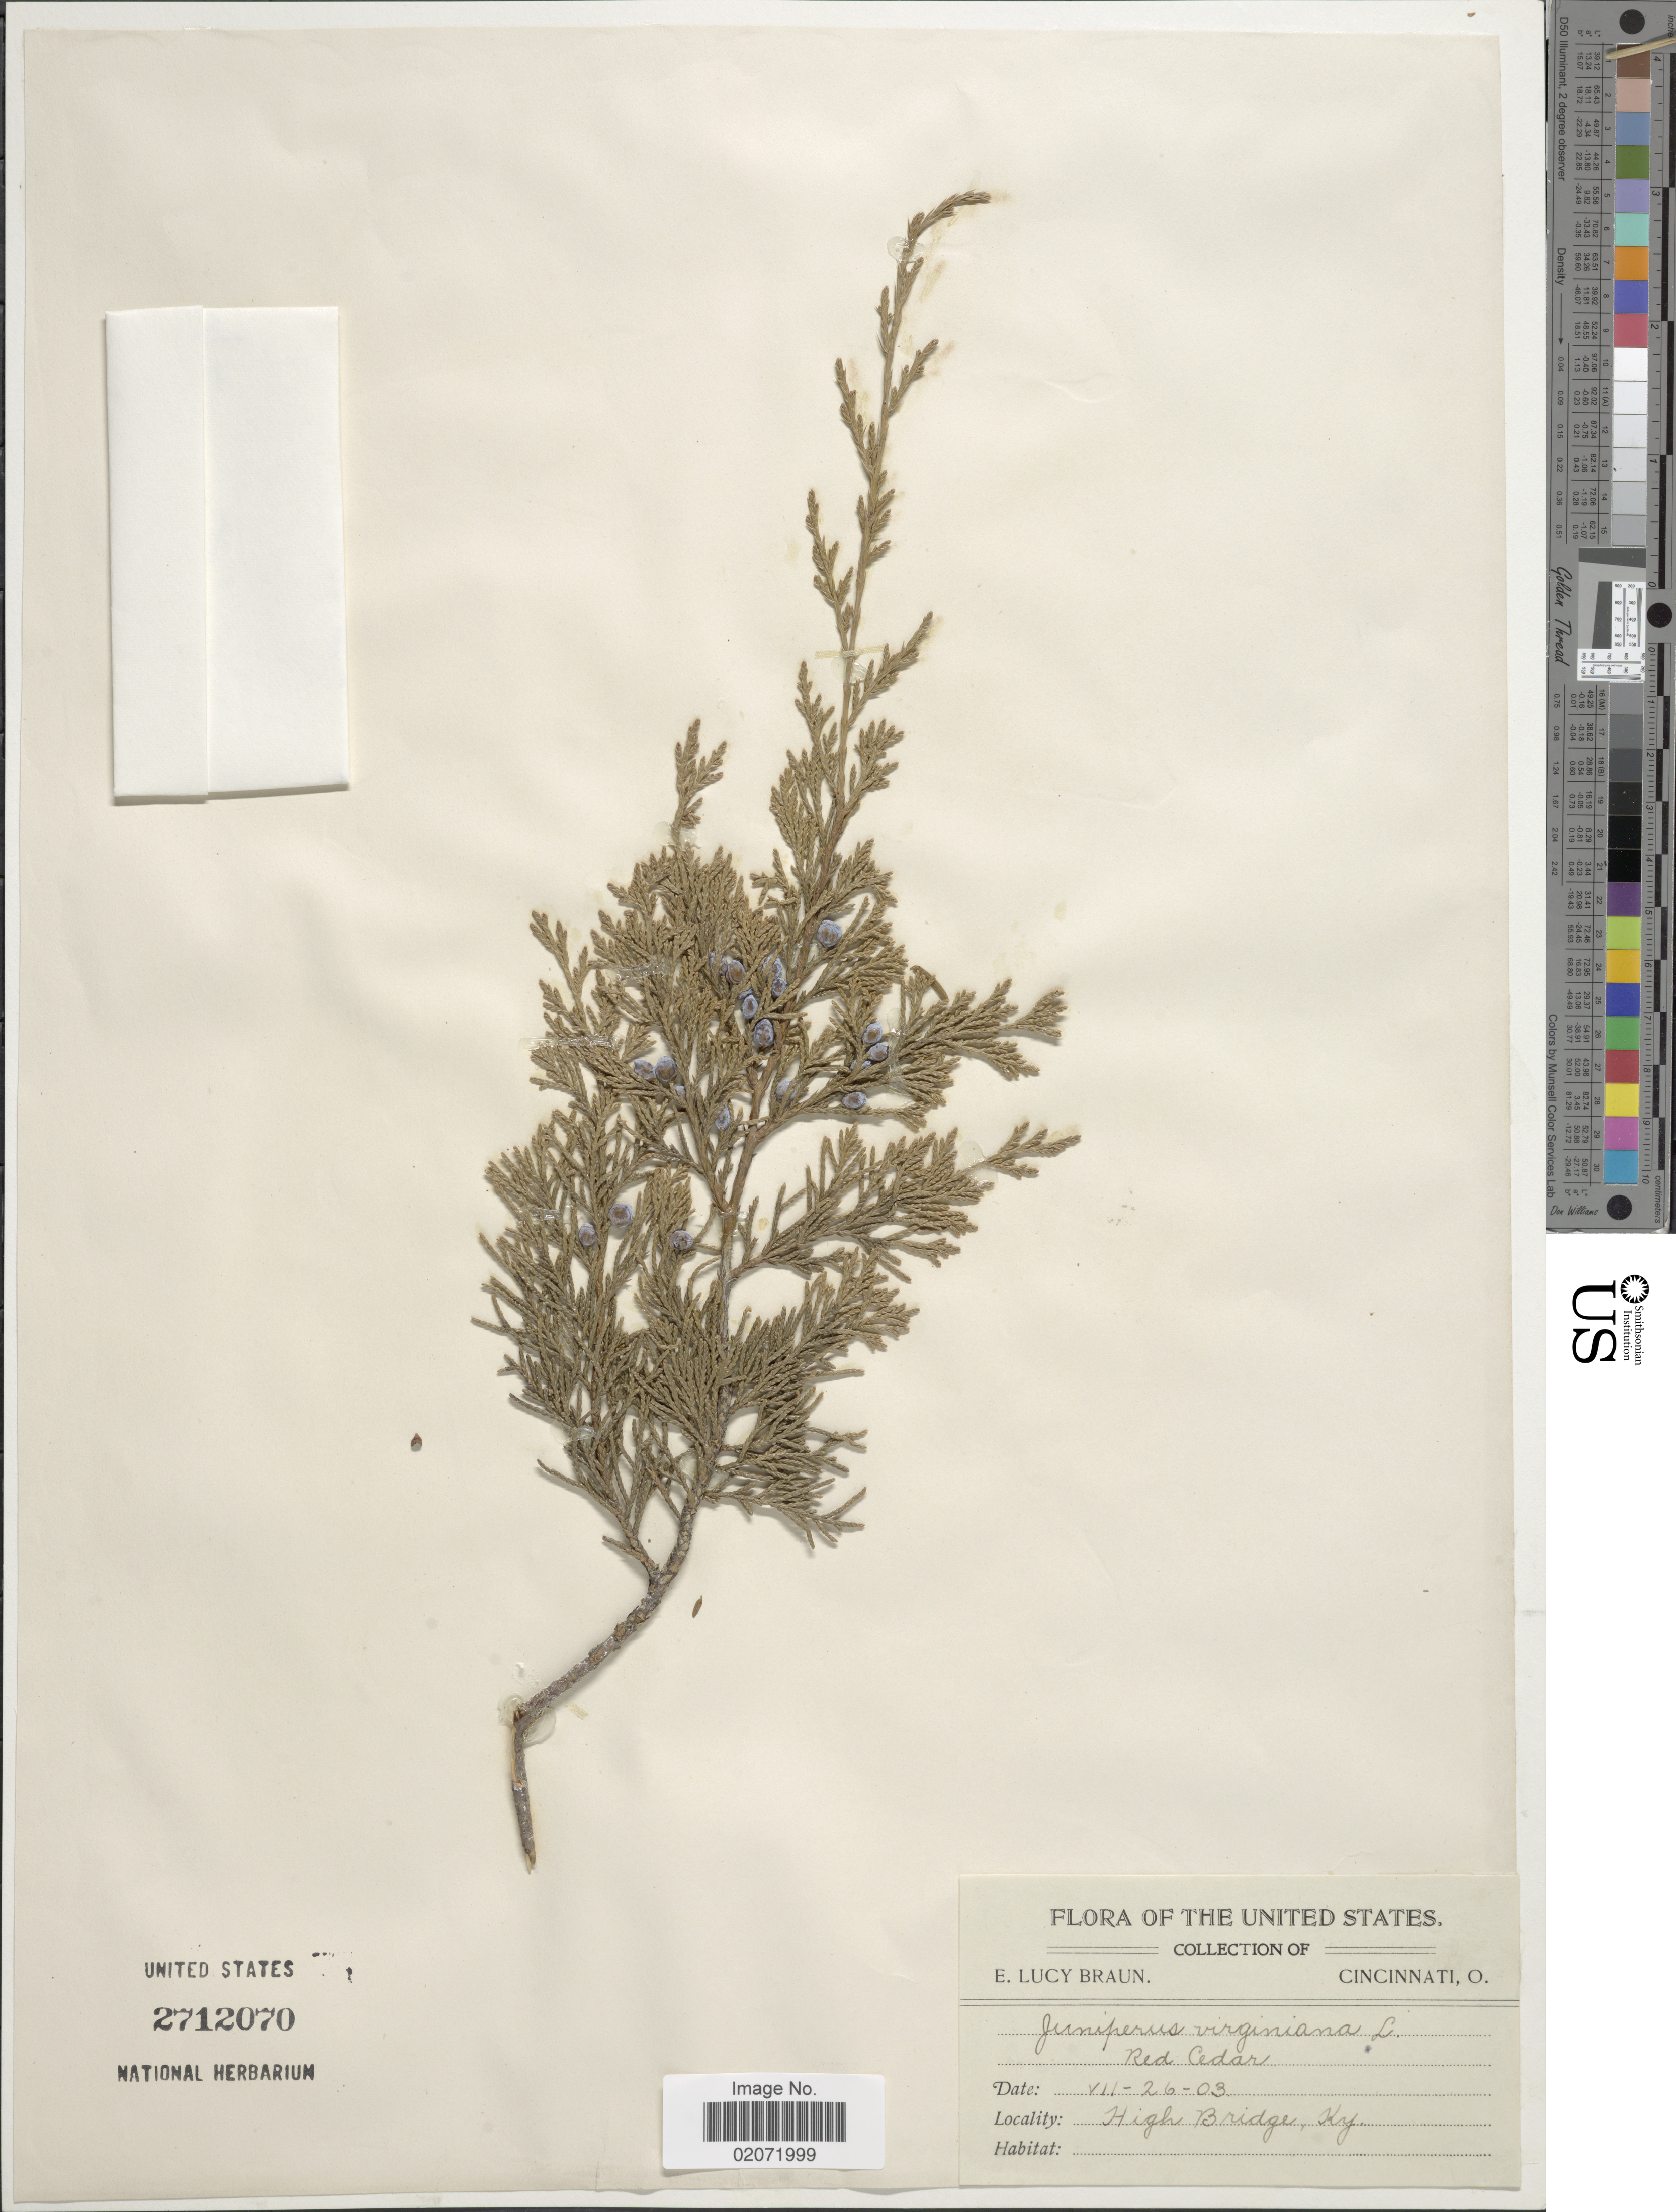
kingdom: Plantae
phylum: Tracheophyta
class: Pinopsida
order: Pinales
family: Cupressaceae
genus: Juniperus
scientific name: Juniperus virginiana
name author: L.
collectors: E. L. Braun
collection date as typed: Transcribed d/m/y: 26/7/3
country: United States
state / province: Kentucky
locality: High Bridge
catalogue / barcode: US 2712070